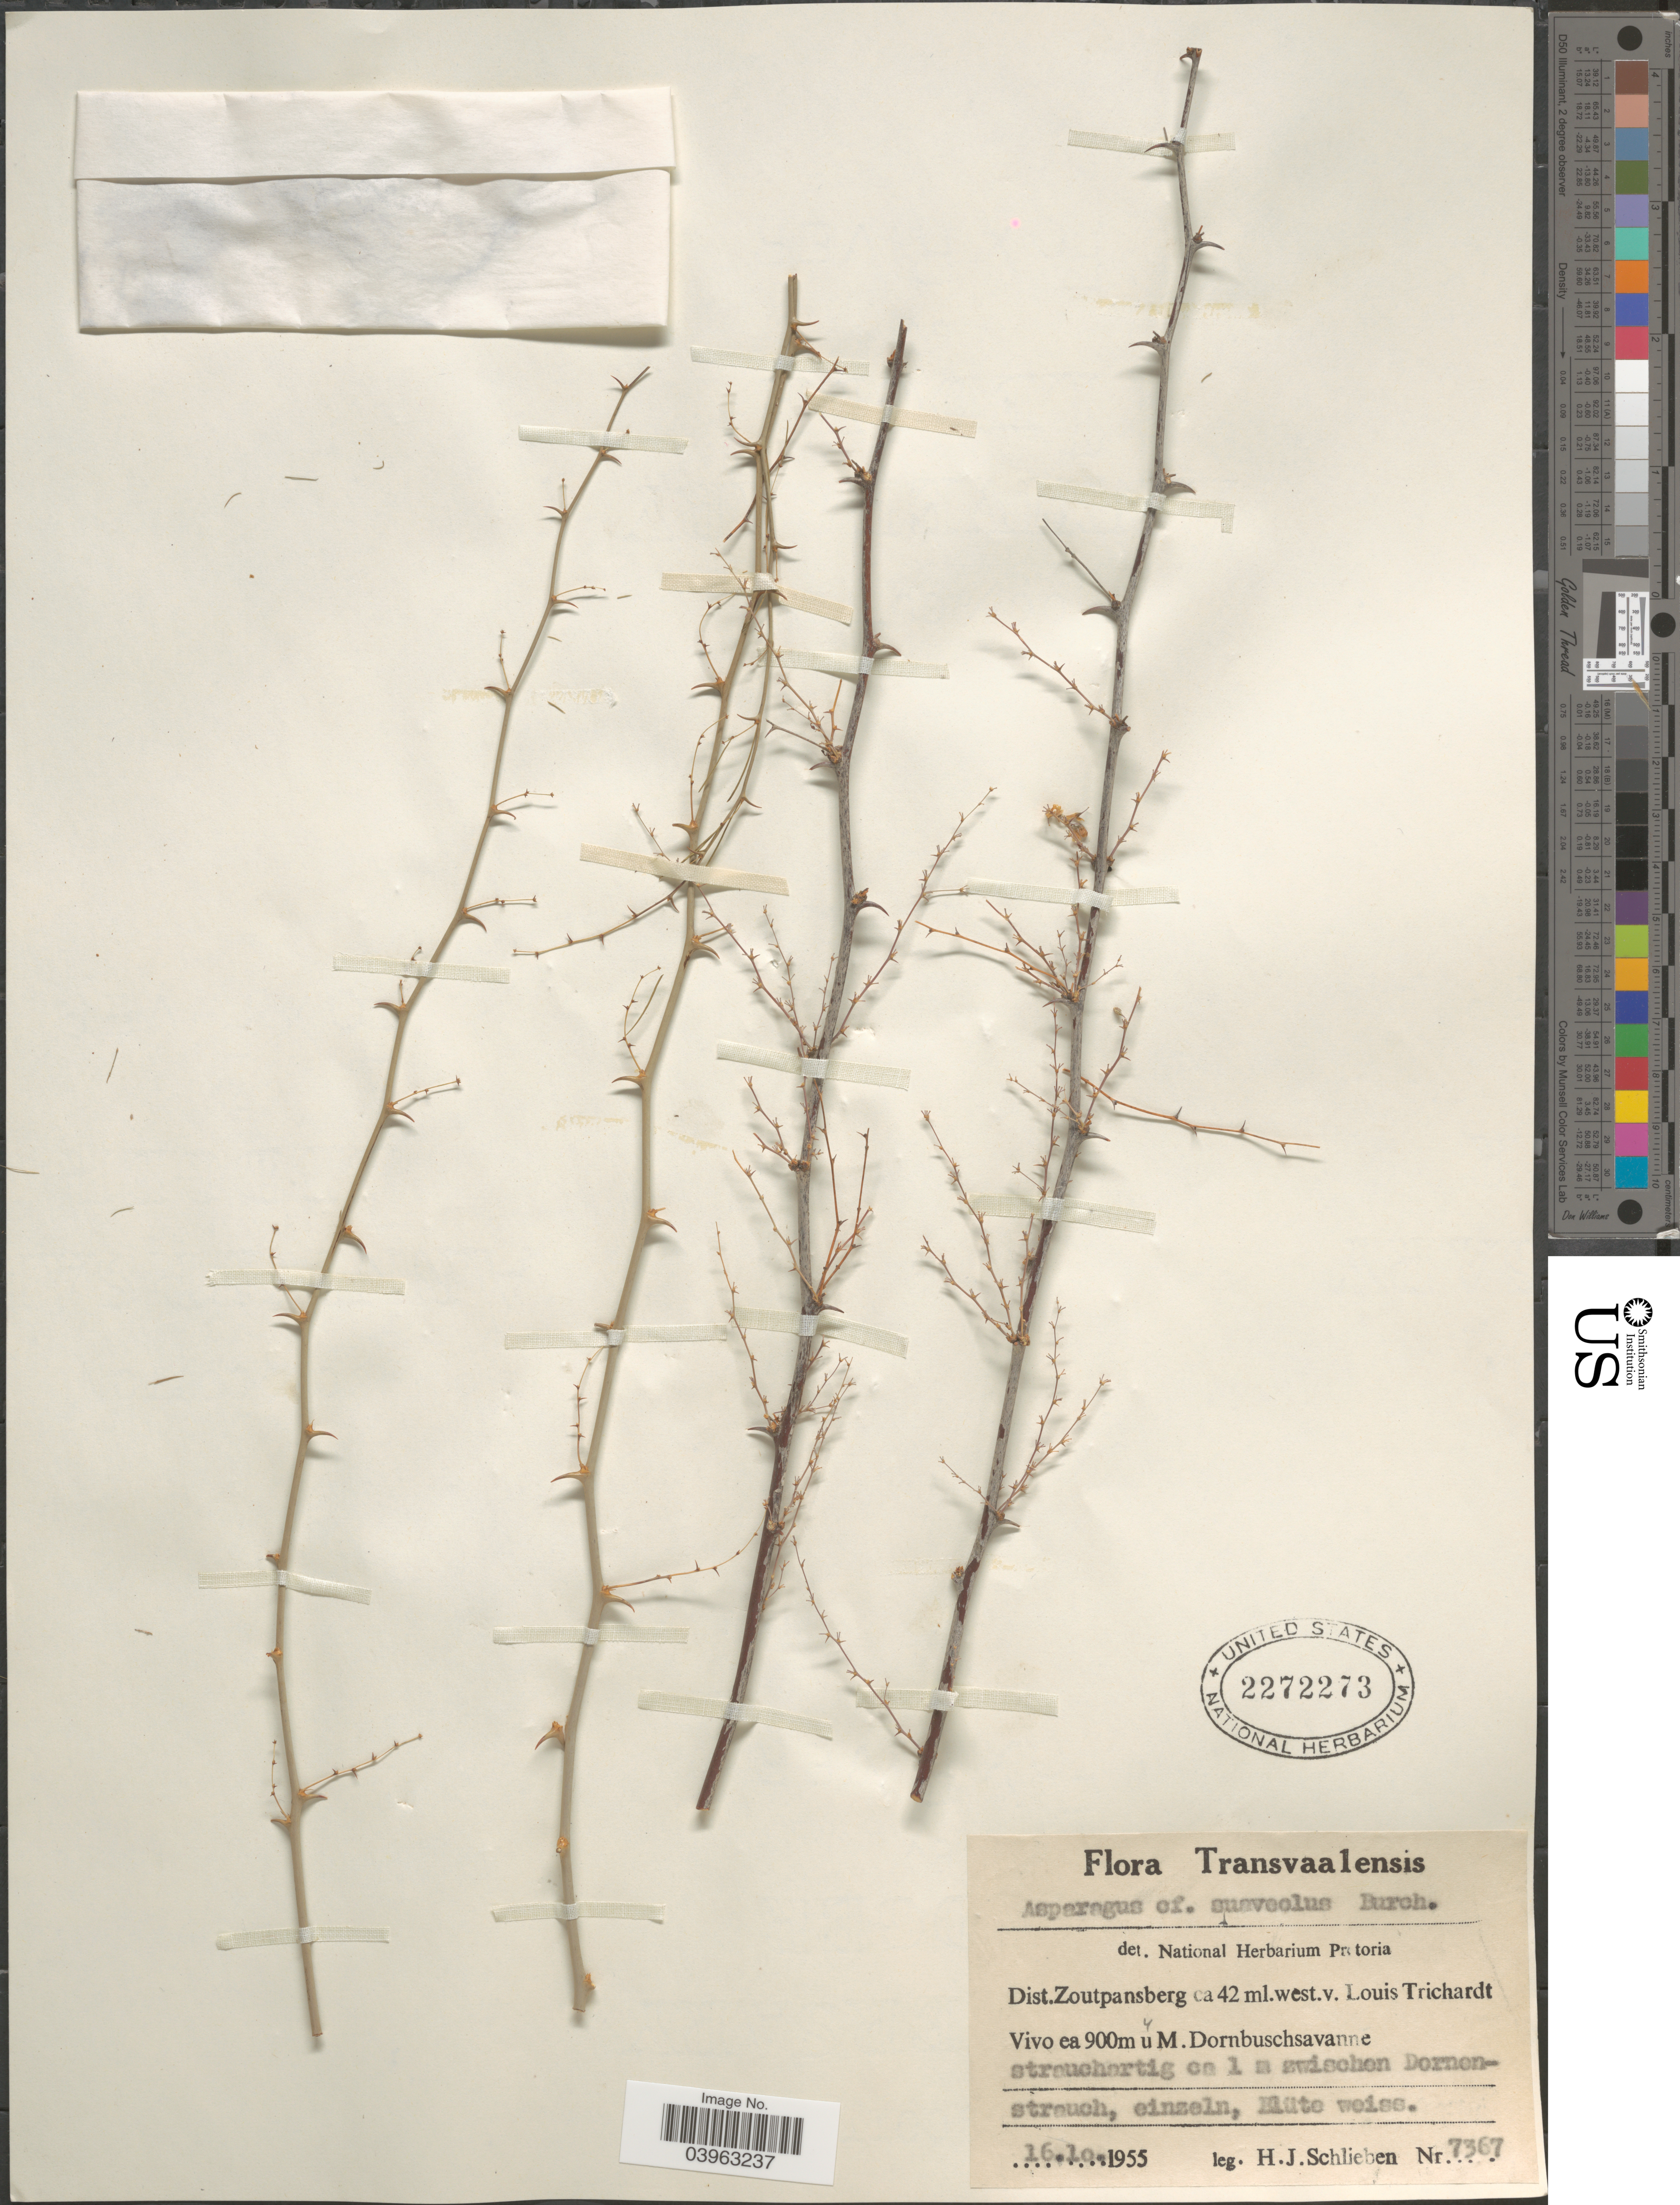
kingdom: Plantae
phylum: Tracheophyta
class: Liliopsida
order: Asparagales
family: Asparagaceae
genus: Asparagus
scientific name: Asparagus suaveolens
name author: Burch.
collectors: H. J. Schlieben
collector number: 7367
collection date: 1955-10-16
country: South Africa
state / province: Limpopo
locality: Transvaalensis. Dist. Zoutpansberg ca 42 ml. west. v. Louis Trichardt.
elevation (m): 900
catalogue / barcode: US 2272273